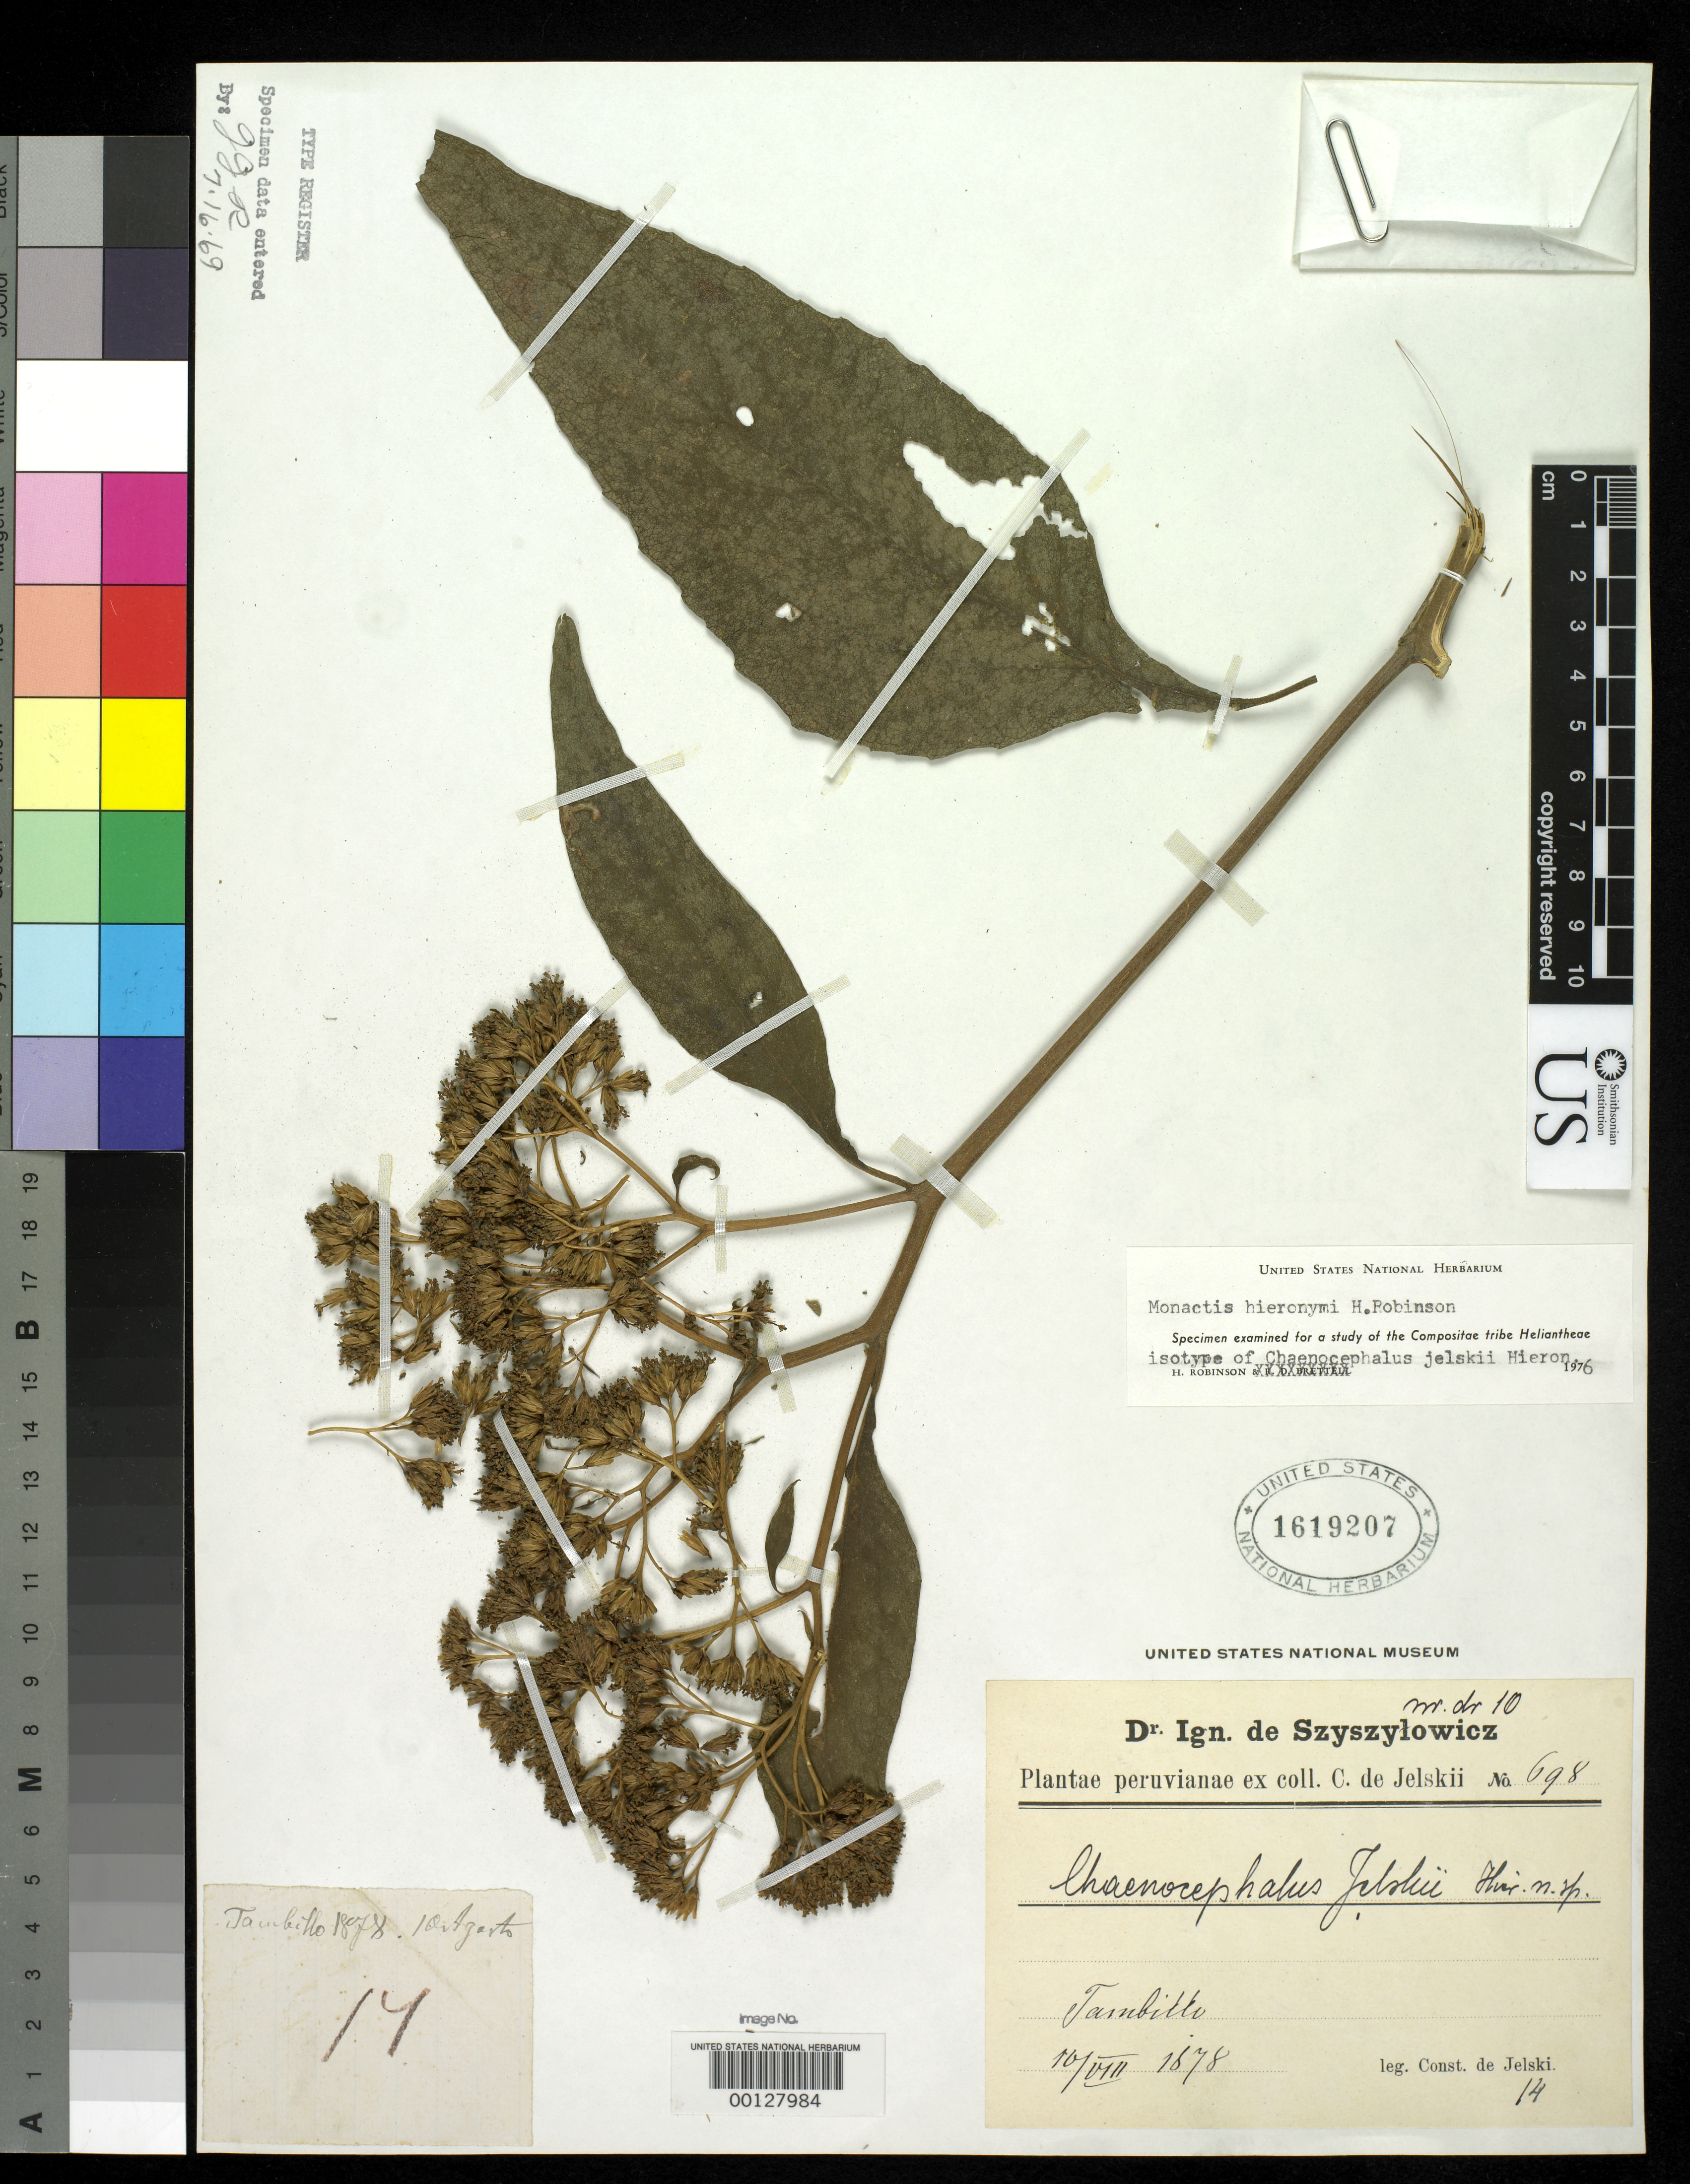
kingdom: Plantae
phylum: Tracheophyta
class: Magnoliopsida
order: Asterales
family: Asteraceae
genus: Chaenocephalus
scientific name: Chaenocephalus jelskii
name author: Hieron.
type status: Isotype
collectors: C. von Jelski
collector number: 698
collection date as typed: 10 Aug 1878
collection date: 1878-08-10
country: Peru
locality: Tambillo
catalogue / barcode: US 1619207